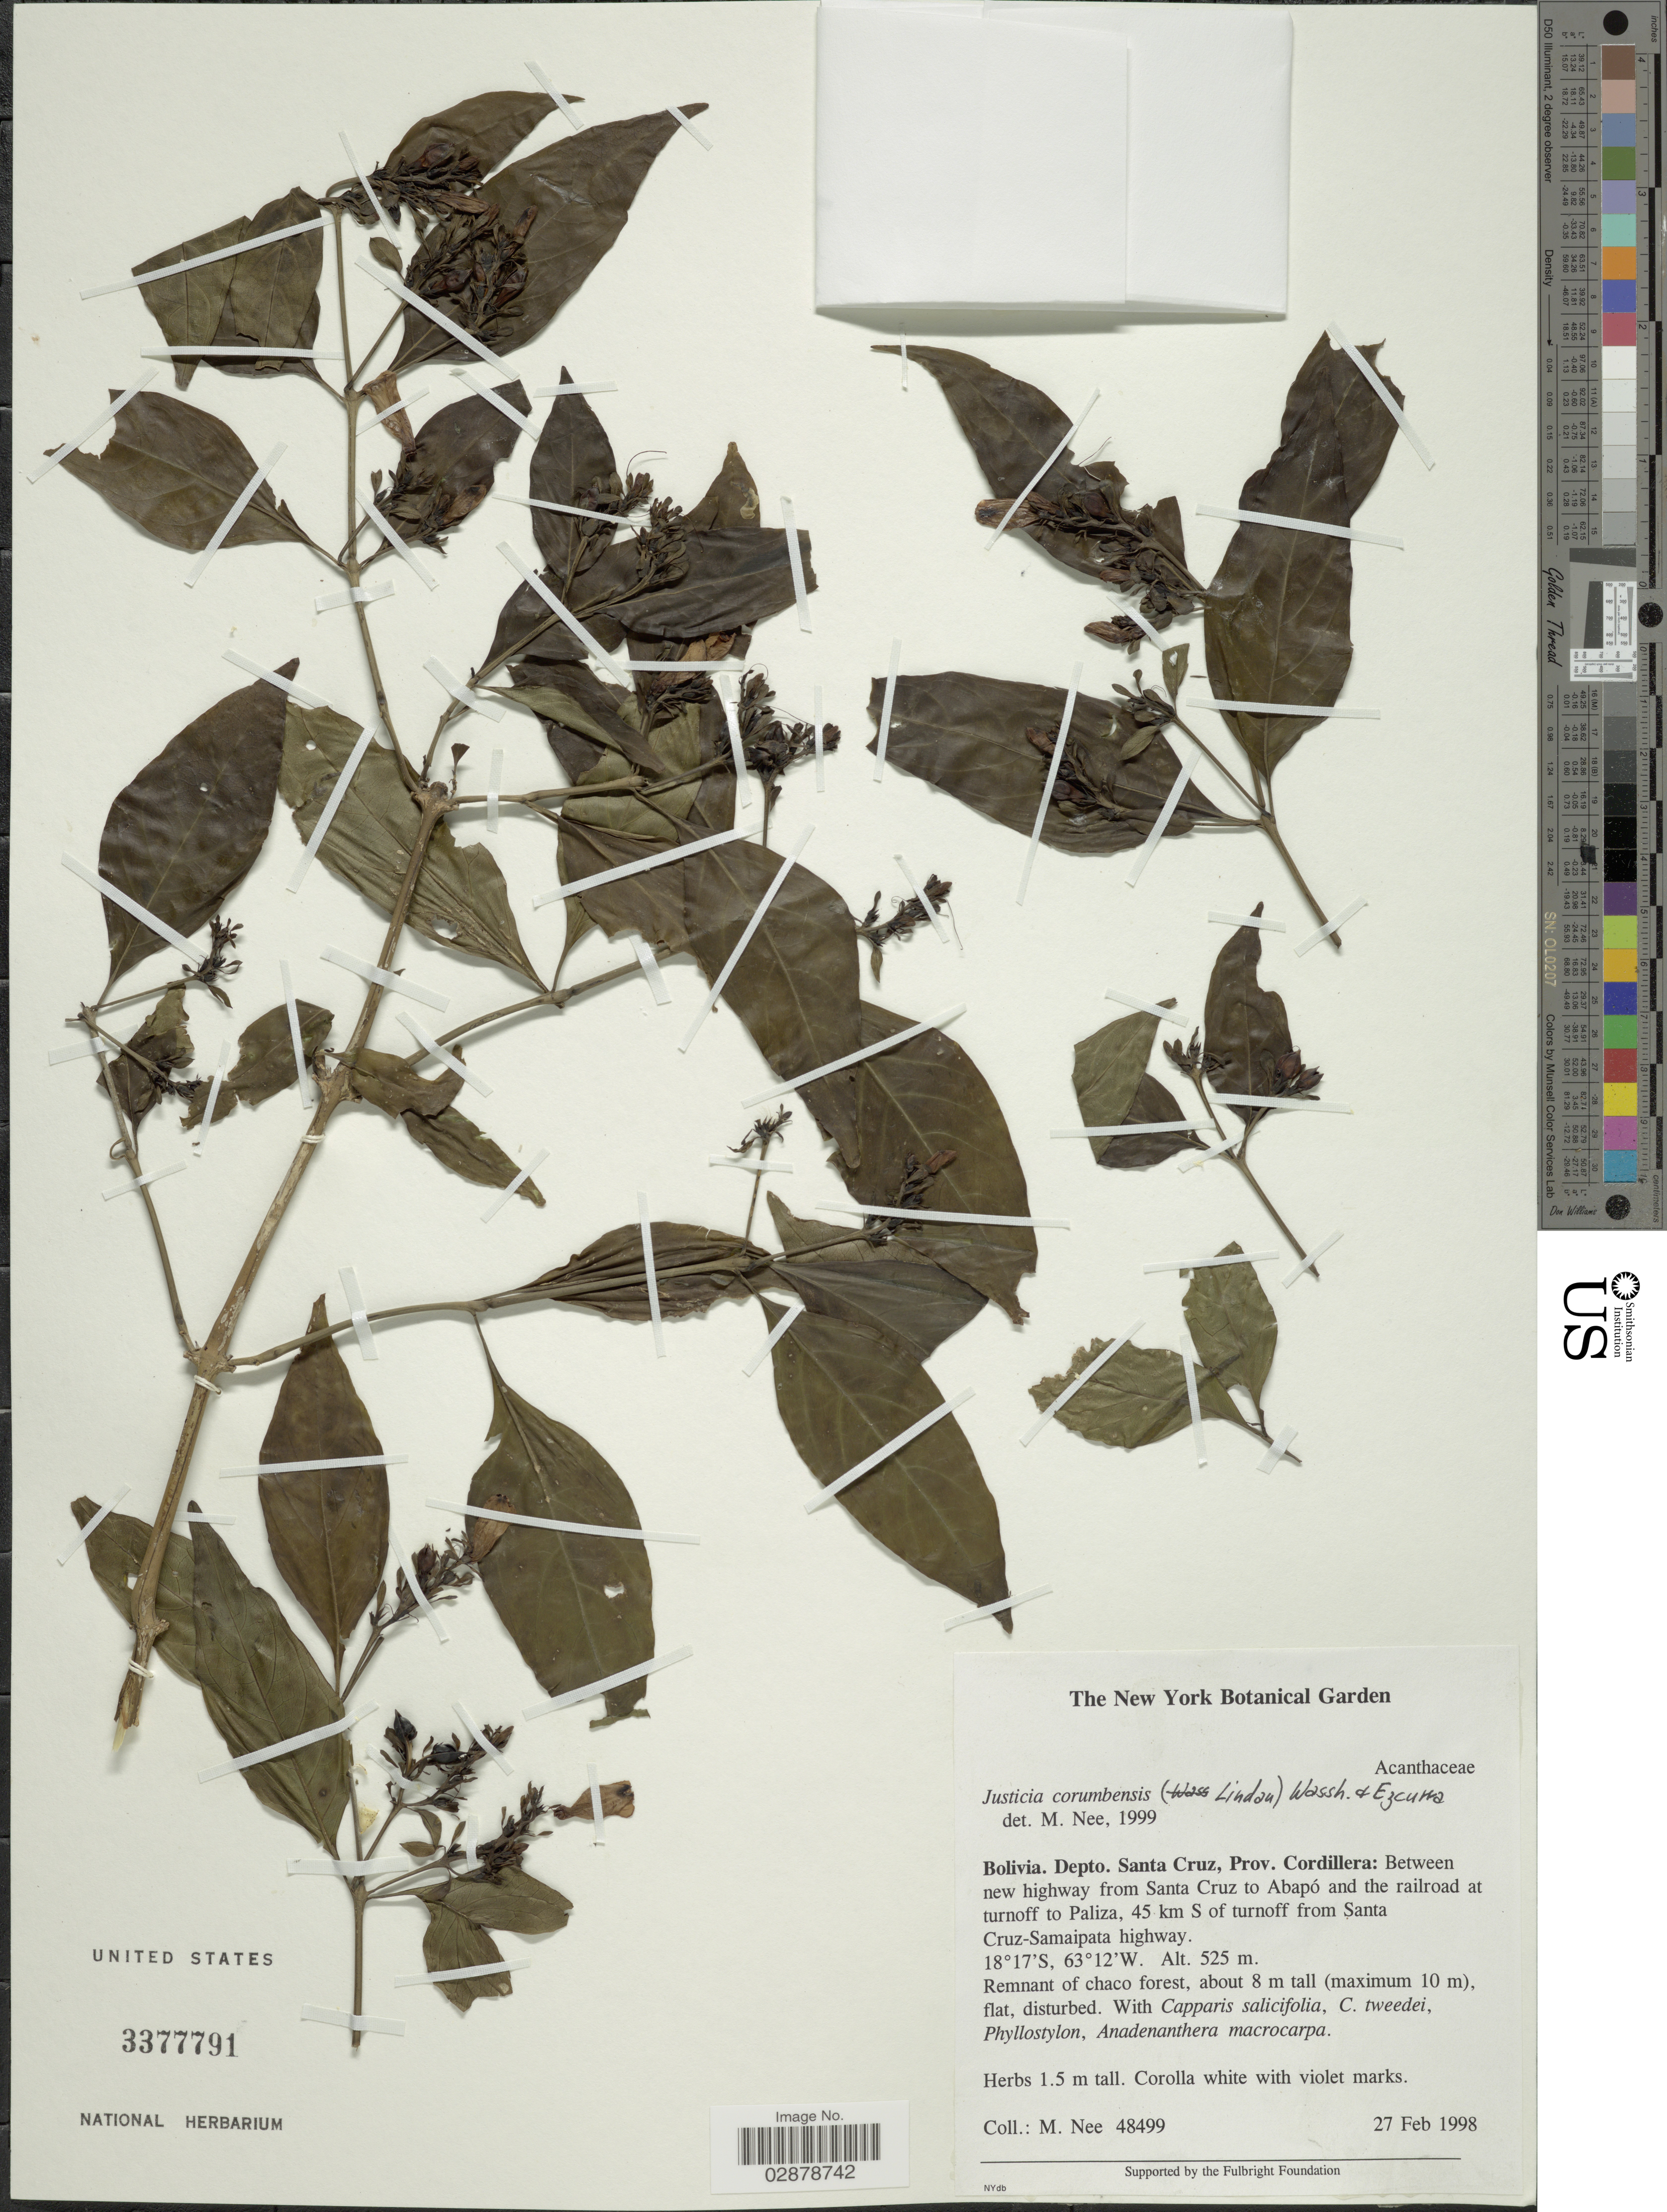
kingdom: Plantae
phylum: Tracheophyta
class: Magnoliopsida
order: Lamiales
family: Acanthaceae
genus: Justicia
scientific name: Justicia corumbensis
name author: (Lindau) Wassh. & C. Ezcurra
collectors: M. Nee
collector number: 48499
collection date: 1998-02-27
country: Bolivia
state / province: Santa Cruz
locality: Depto. Santa Cruz, Prov. Cordillera: Between new highway from Santa Cruz to Abapó and the railroad at turnoff to Paliza, 45 km S of turnoff from Santa Cruz-Samaipata Highway.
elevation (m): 525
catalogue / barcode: US 3377791